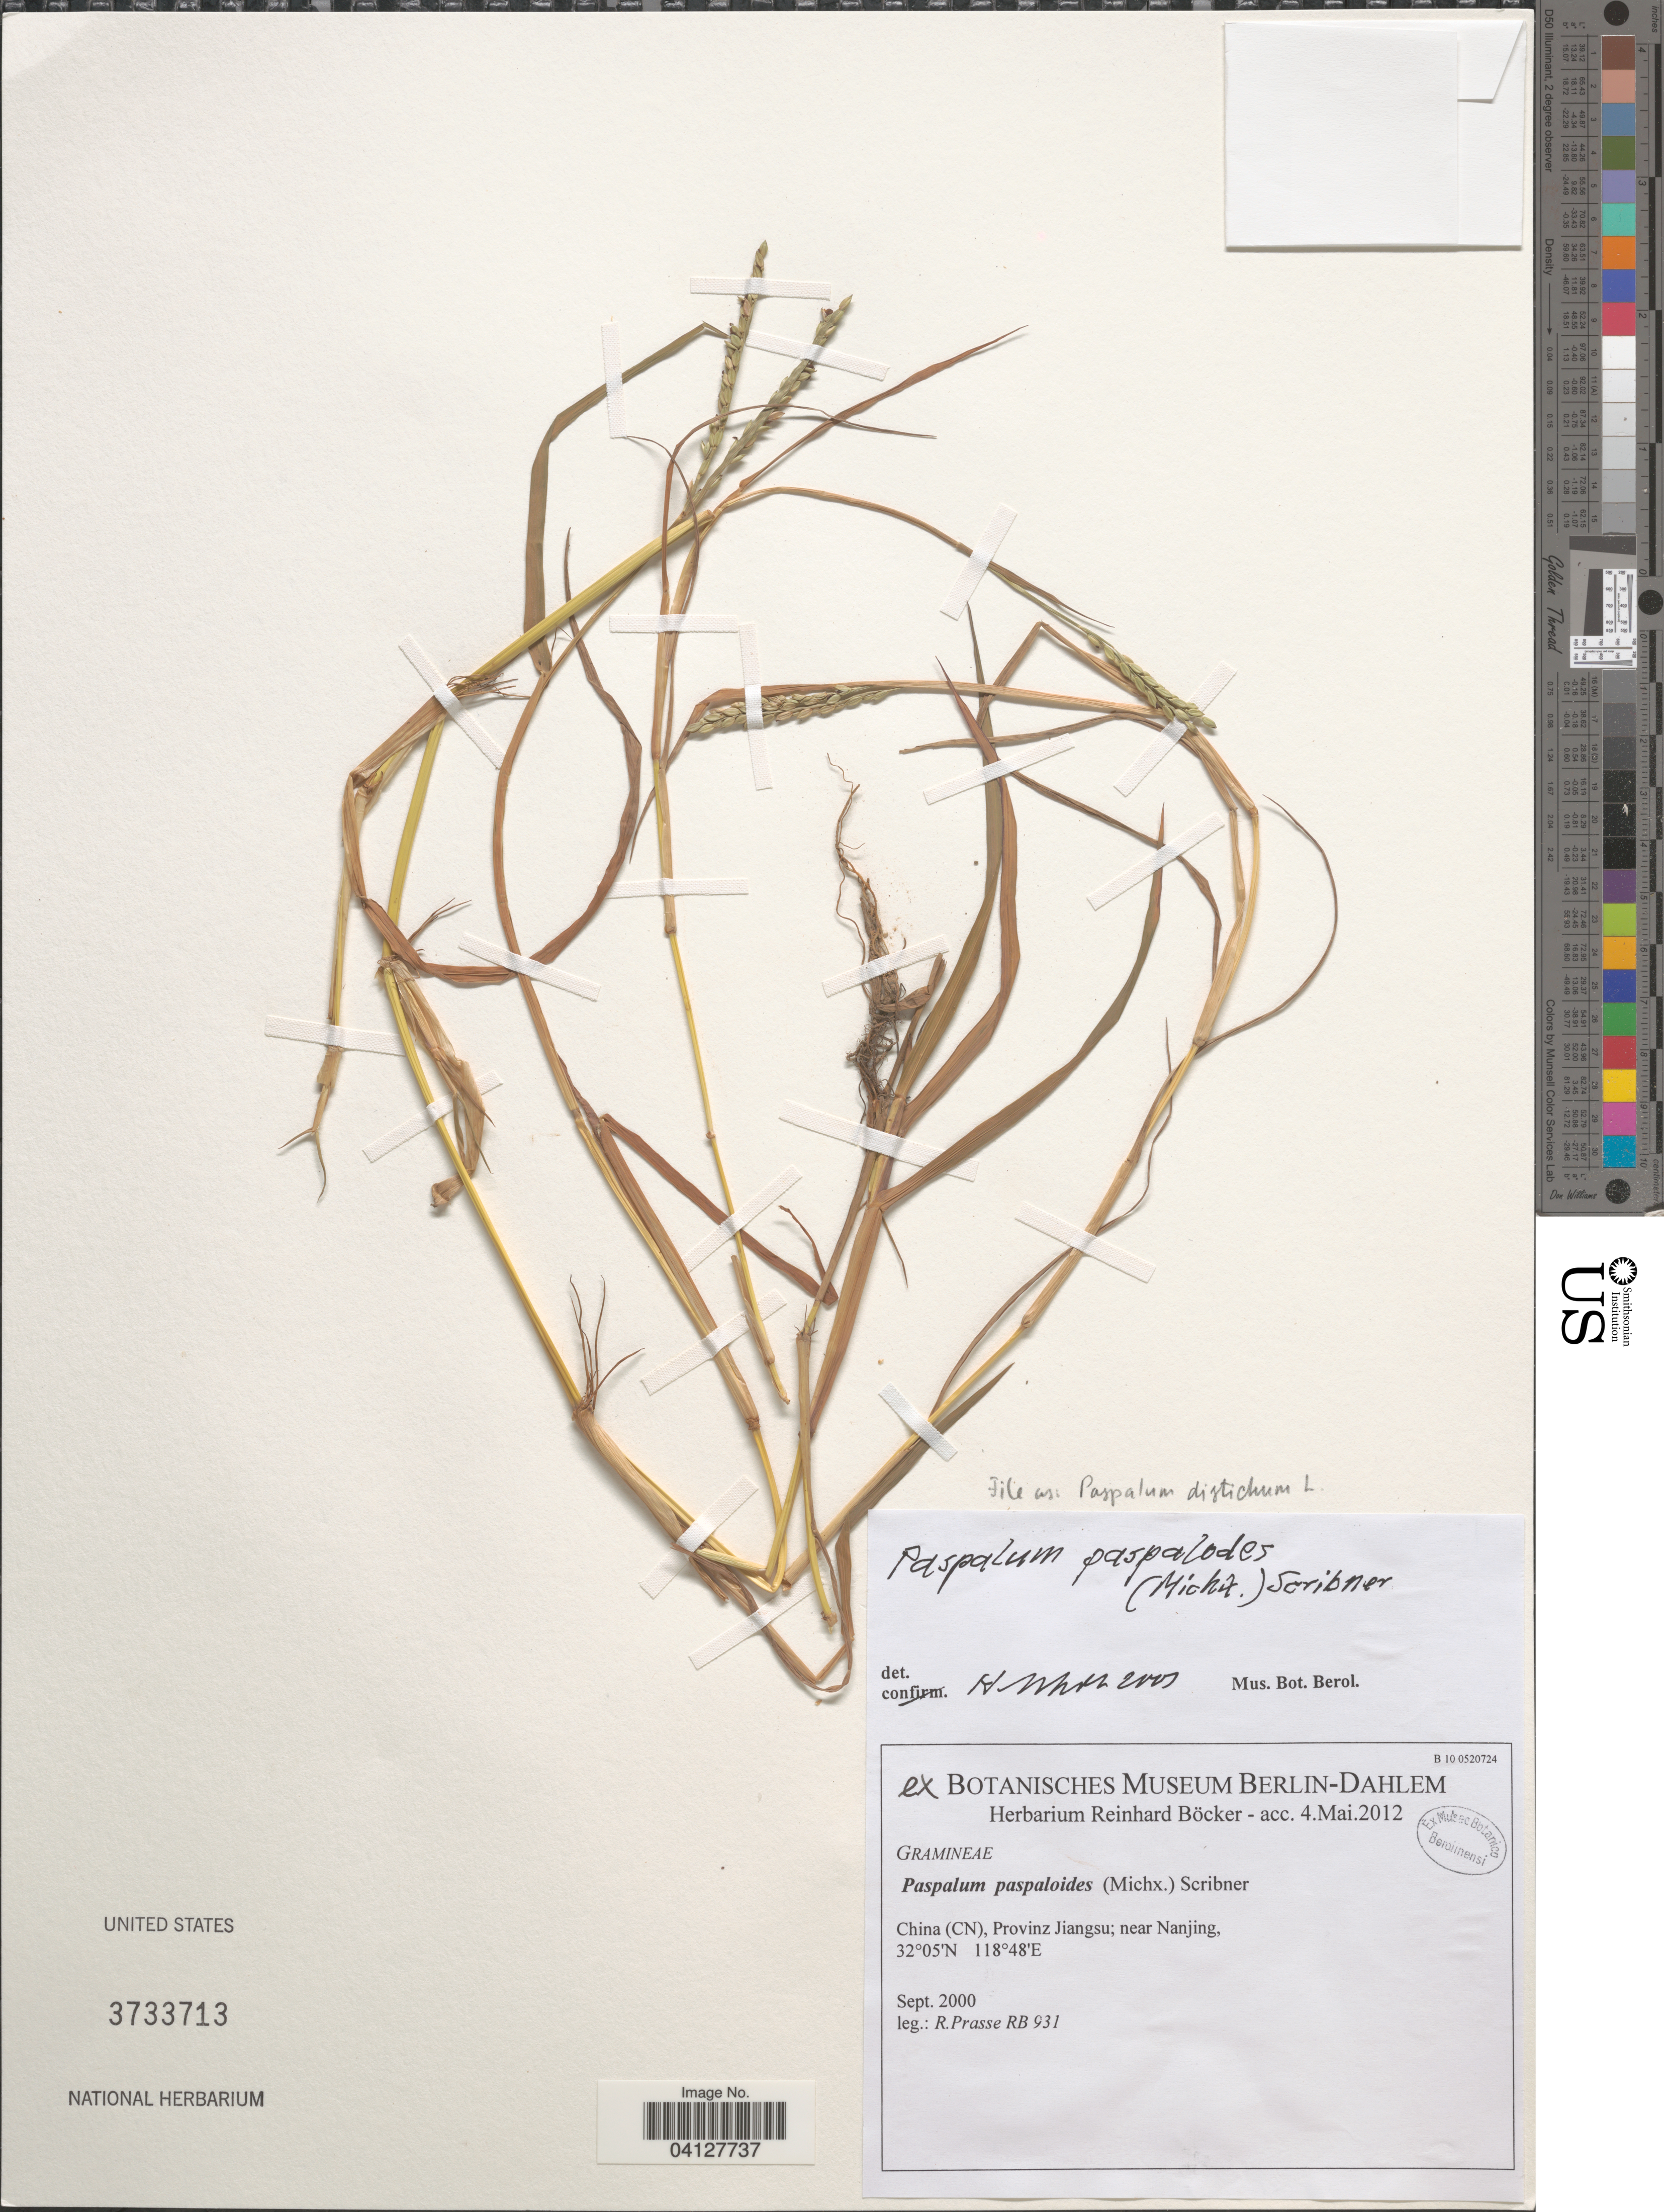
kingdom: Plantae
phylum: Tracheophyta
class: Liliopsida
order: Poales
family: Poaceae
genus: Paspalum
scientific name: Paspalum paspalodes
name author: (Michx.) Scribn.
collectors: R. Prasse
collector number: RB931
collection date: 2000-09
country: China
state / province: Jiangsu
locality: Near Nanjing.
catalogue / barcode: US 3733713